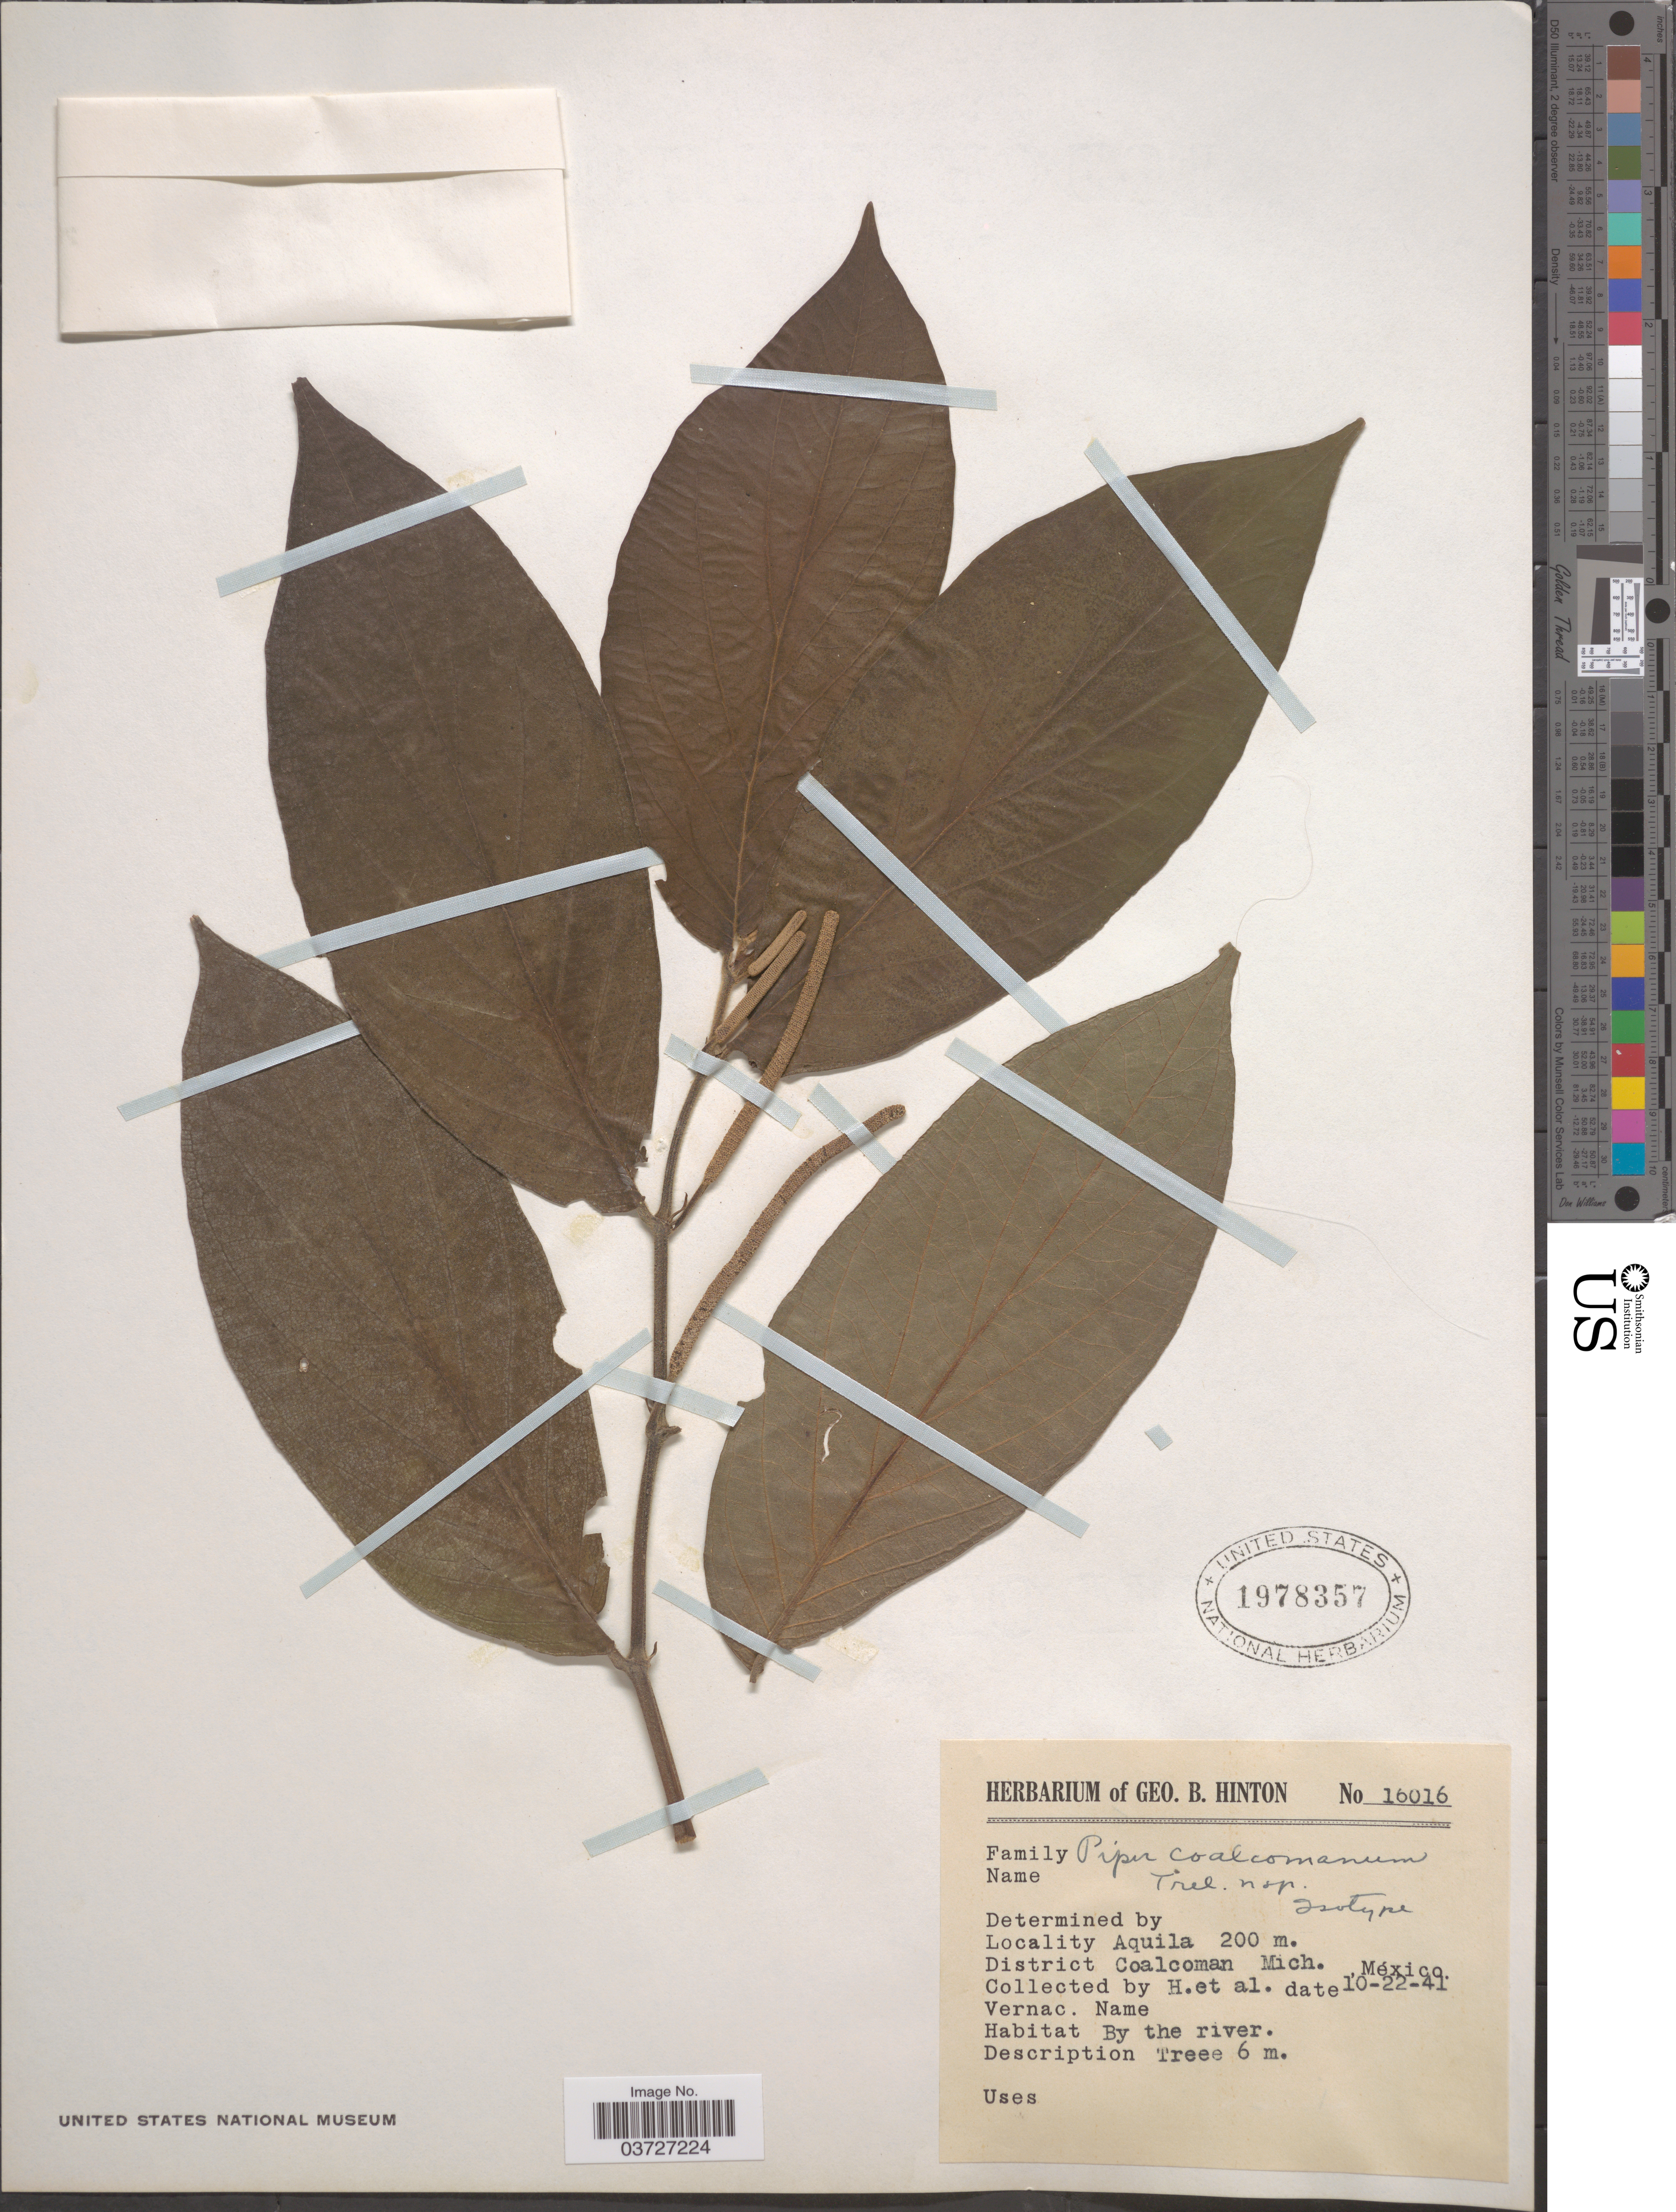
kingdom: Plantae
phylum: Tracheophyta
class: Magnoliopsida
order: Piperales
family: Piperaceae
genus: Piper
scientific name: Piper sp.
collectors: G. B. Hinton & et al.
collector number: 16016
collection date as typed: Transcribed d/m/y: 22/10/41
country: Mexico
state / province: Michoacán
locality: Aquila, District Coalcoman.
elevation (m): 200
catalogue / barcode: US 1978357